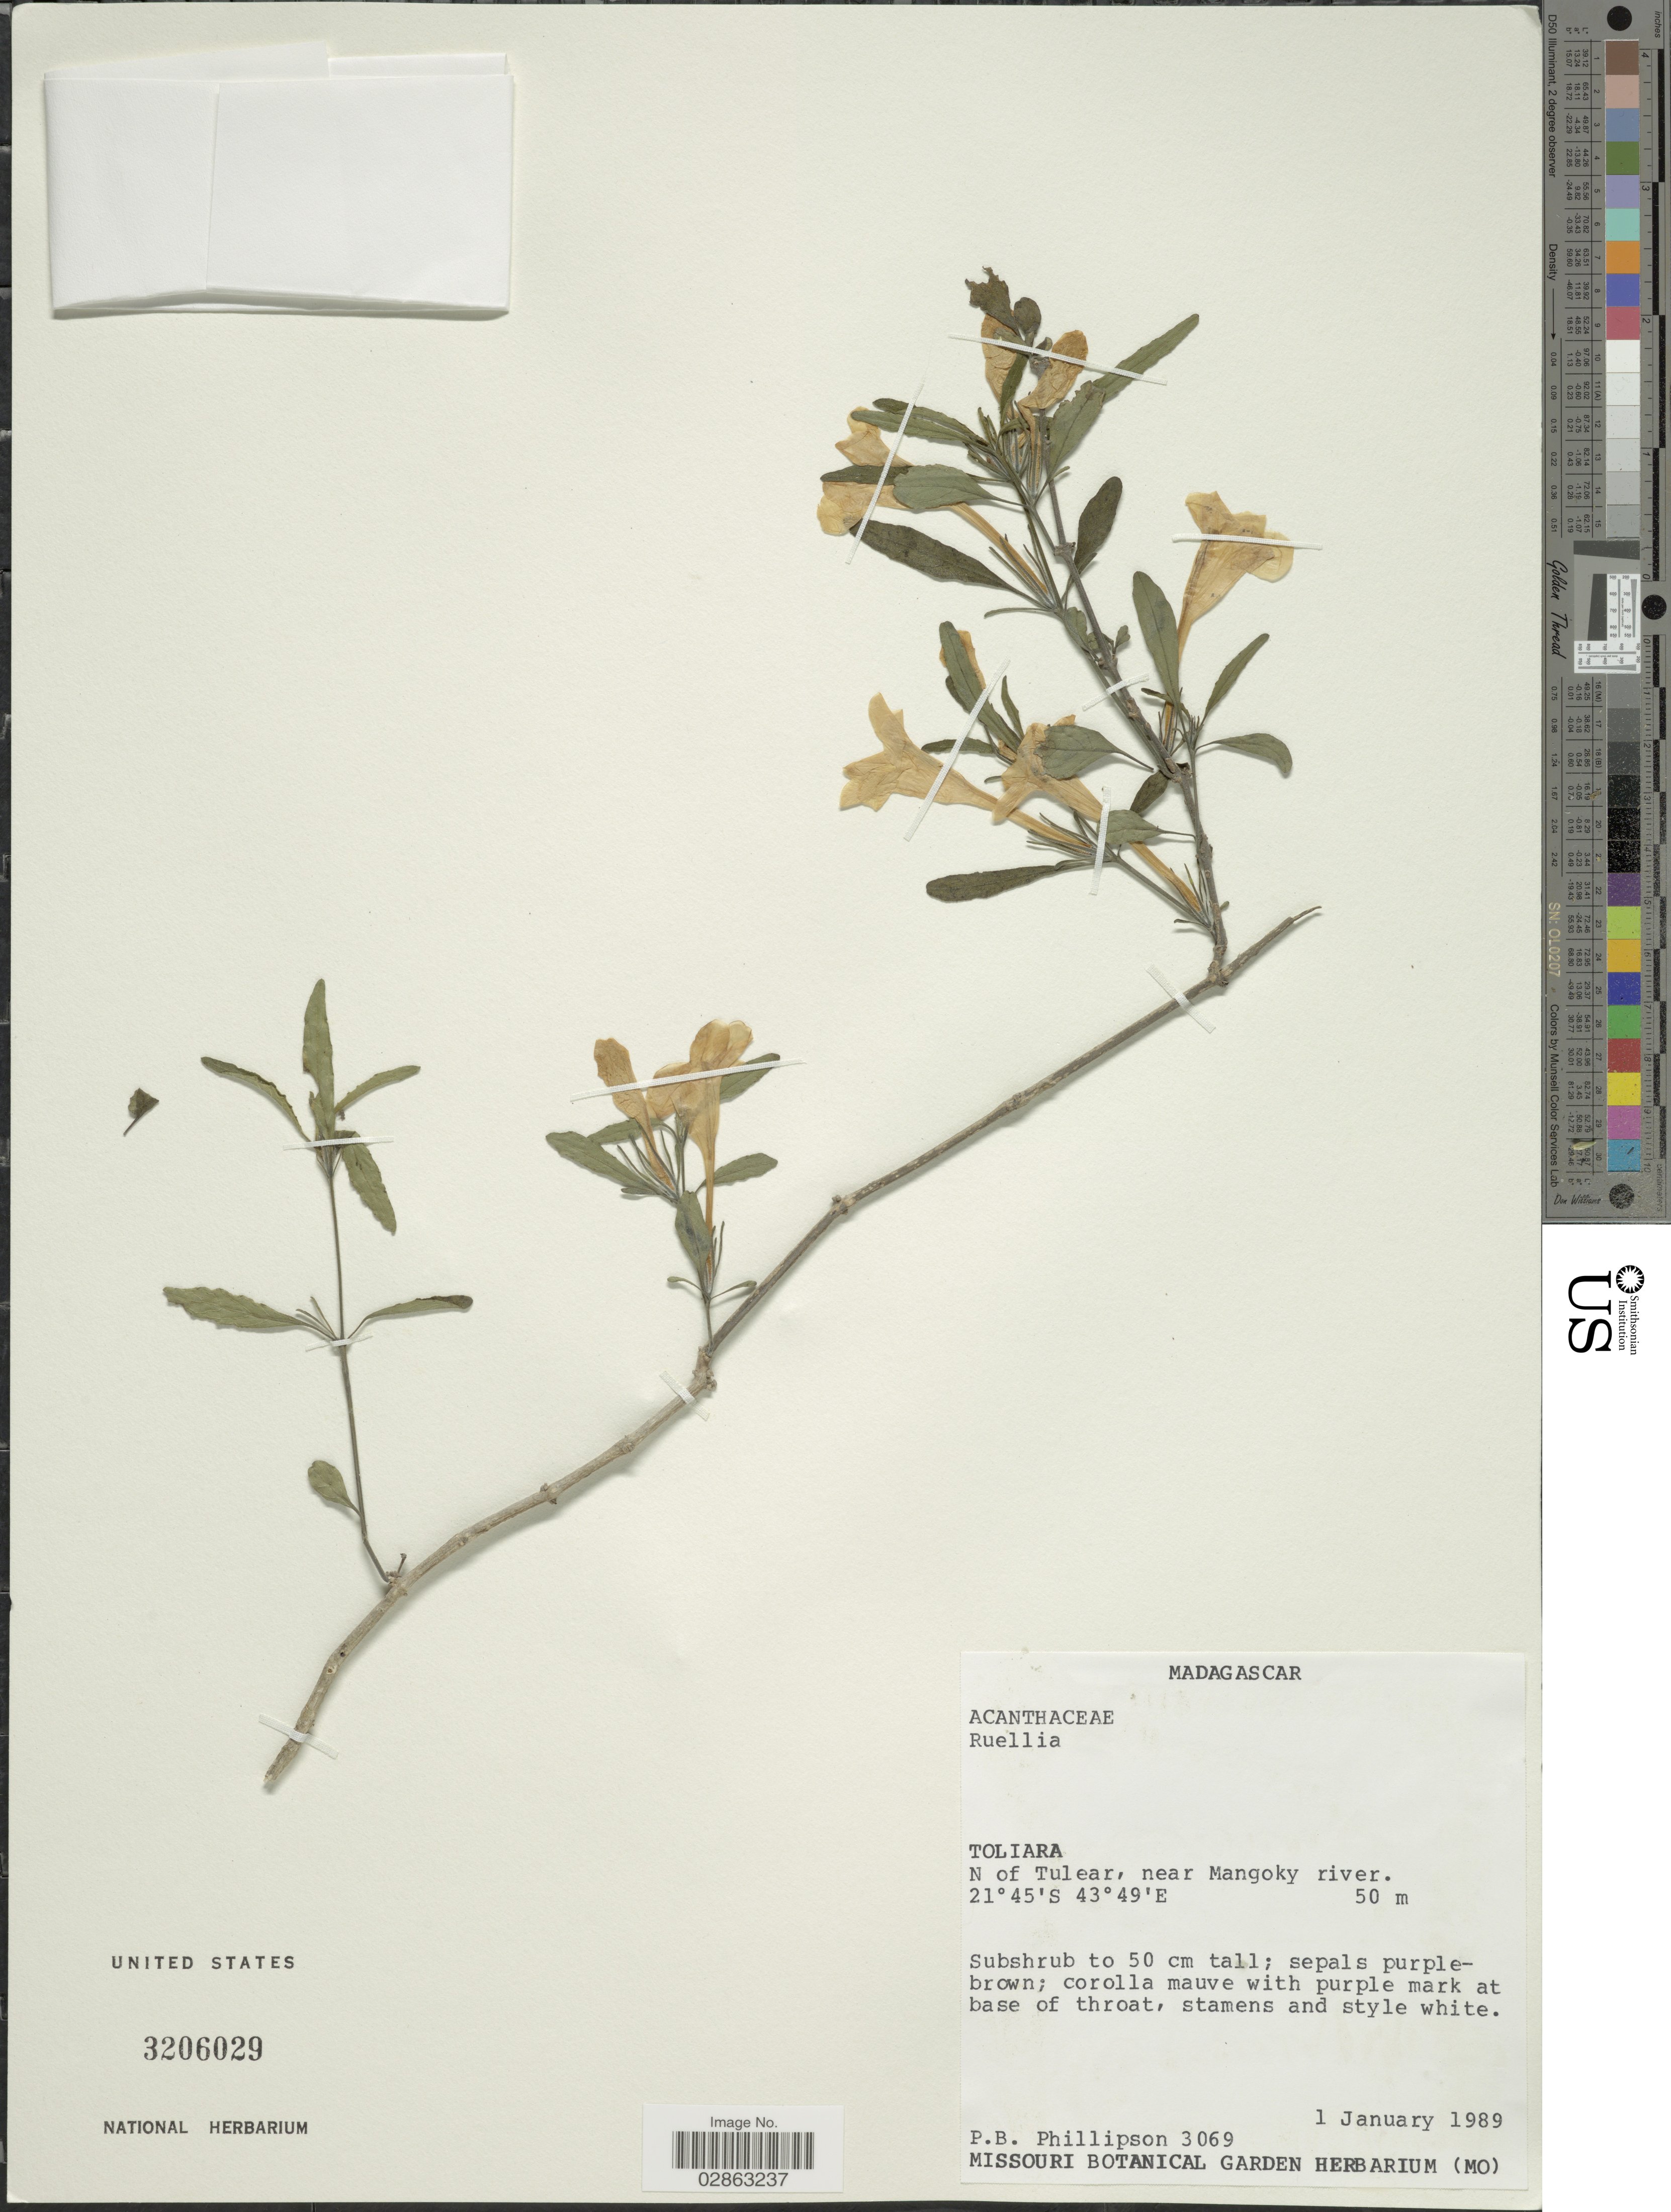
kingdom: Plantae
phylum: Tracheophyta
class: Magnoliopsida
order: Lamiales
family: Acanthaceae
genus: Ruellia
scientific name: Ruellia sp.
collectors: P. B. Phillipson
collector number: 3069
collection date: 1989-01-01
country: Madagascar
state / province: Menabe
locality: N of Tulear, near Mangoky river.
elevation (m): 50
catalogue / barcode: US 3206029